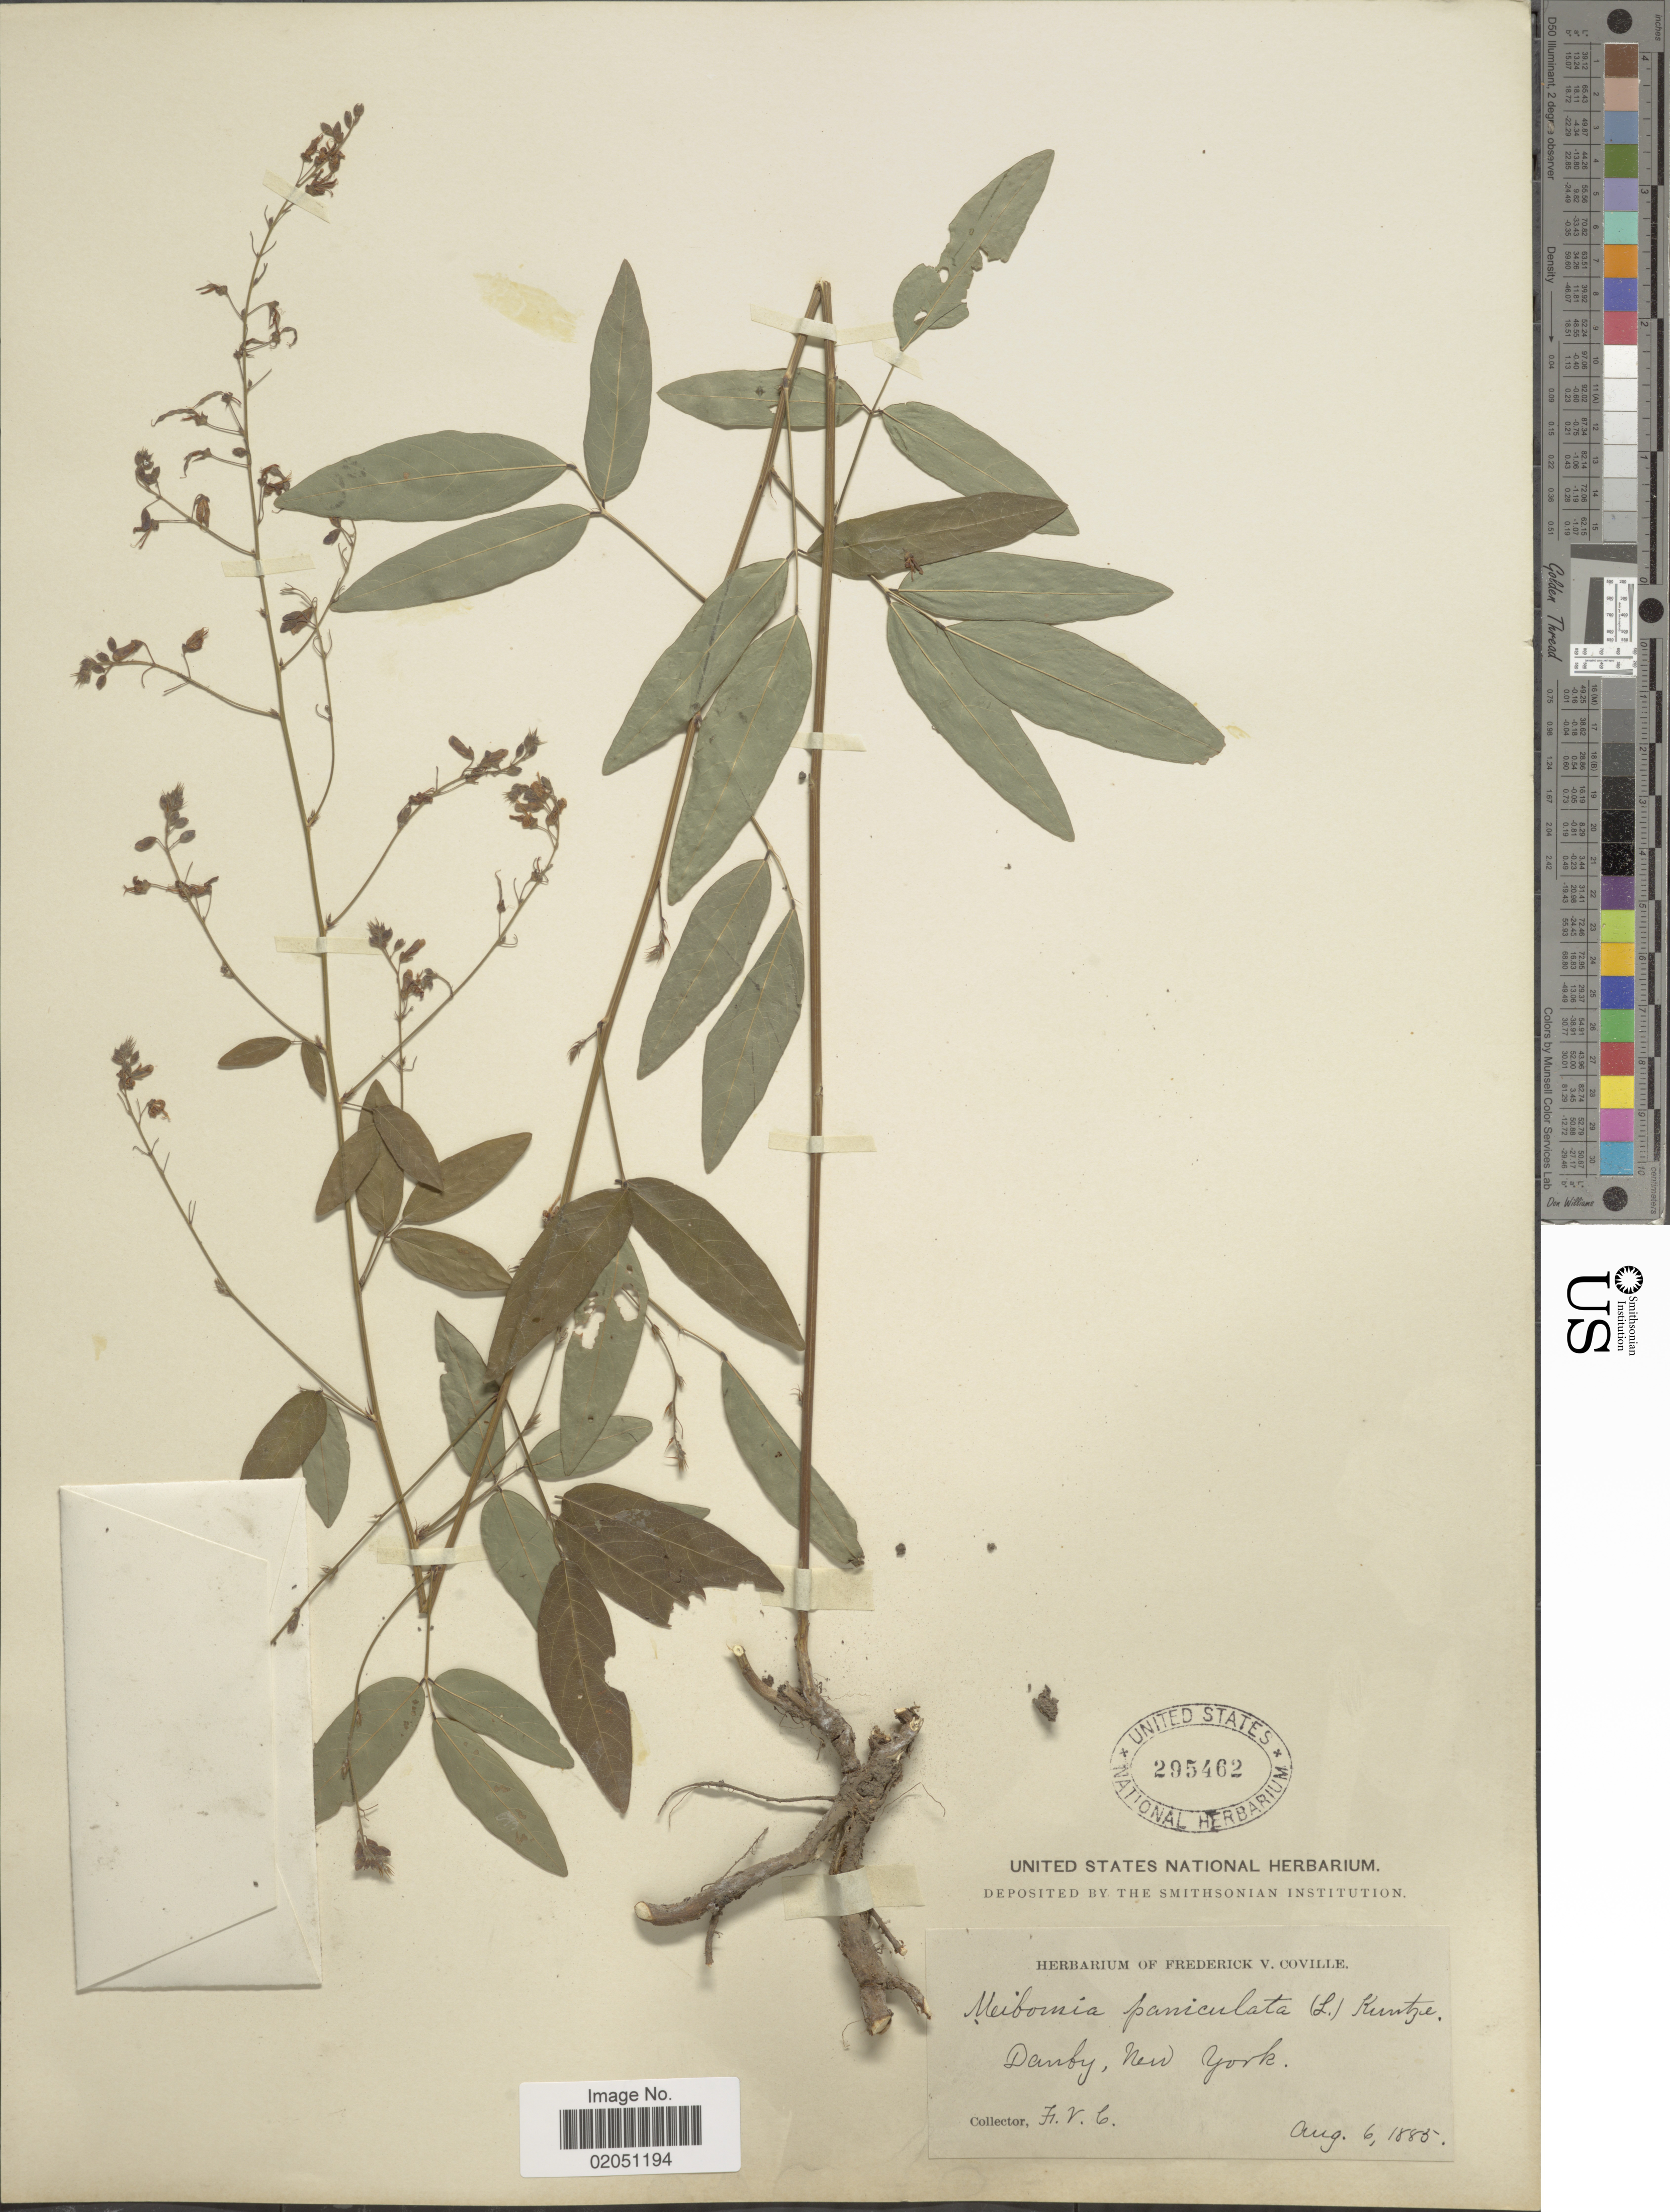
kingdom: Plantae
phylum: Tracheophyta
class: Magnoliopsida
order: Fabales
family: Fabaceae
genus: Desmodium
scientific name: Desmodium paniculatum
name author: (L.) DC.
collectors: F. V. Coville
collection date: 1885-08-06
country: United States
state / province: New York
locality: Danby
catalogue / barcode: US 295462